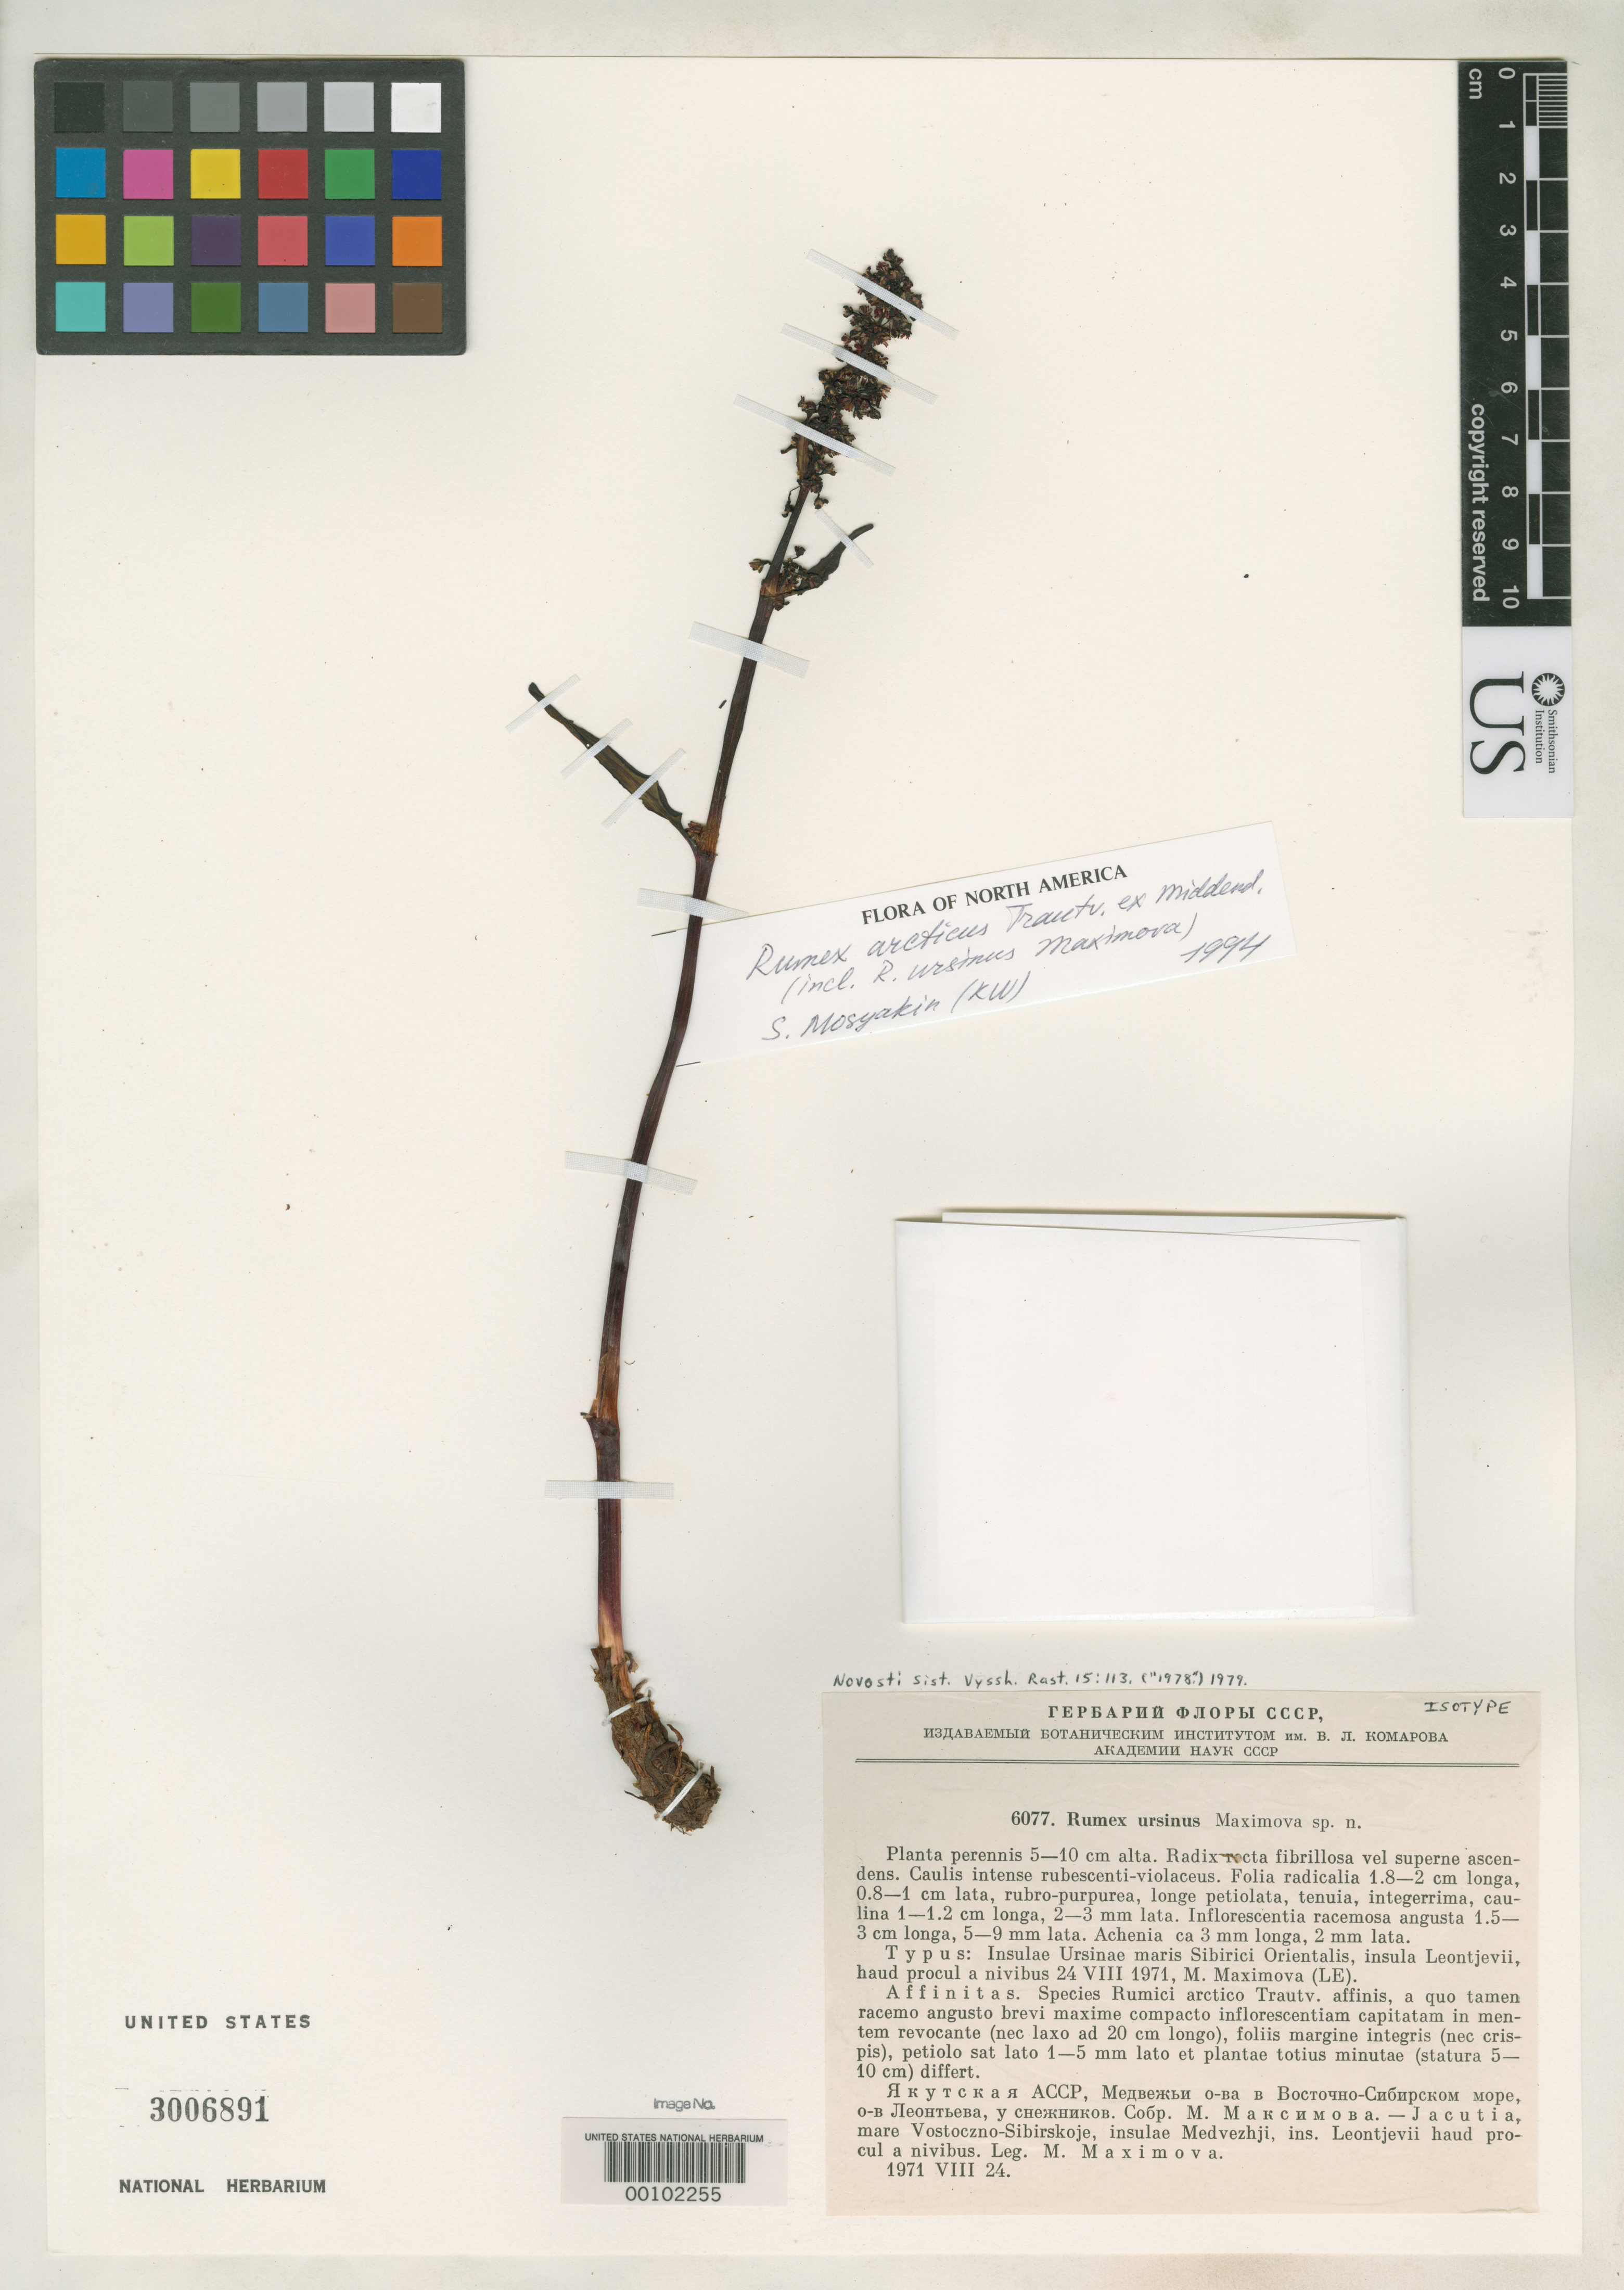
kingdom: Plantae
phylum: Tracheophyta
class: Magnoliopsida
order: Caryophyllales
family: Polygonaceae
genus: Rumex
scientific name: Rumex ursinus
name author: Maximova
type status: Isotype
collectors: M. Maximova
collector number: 6077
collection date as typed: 24 Aug 1971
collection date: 1971-08-24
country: Russian Federation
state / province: Sakha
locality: Archipelagus insulae Ursinae, insula Leontjevii.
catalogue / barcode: US 3006891